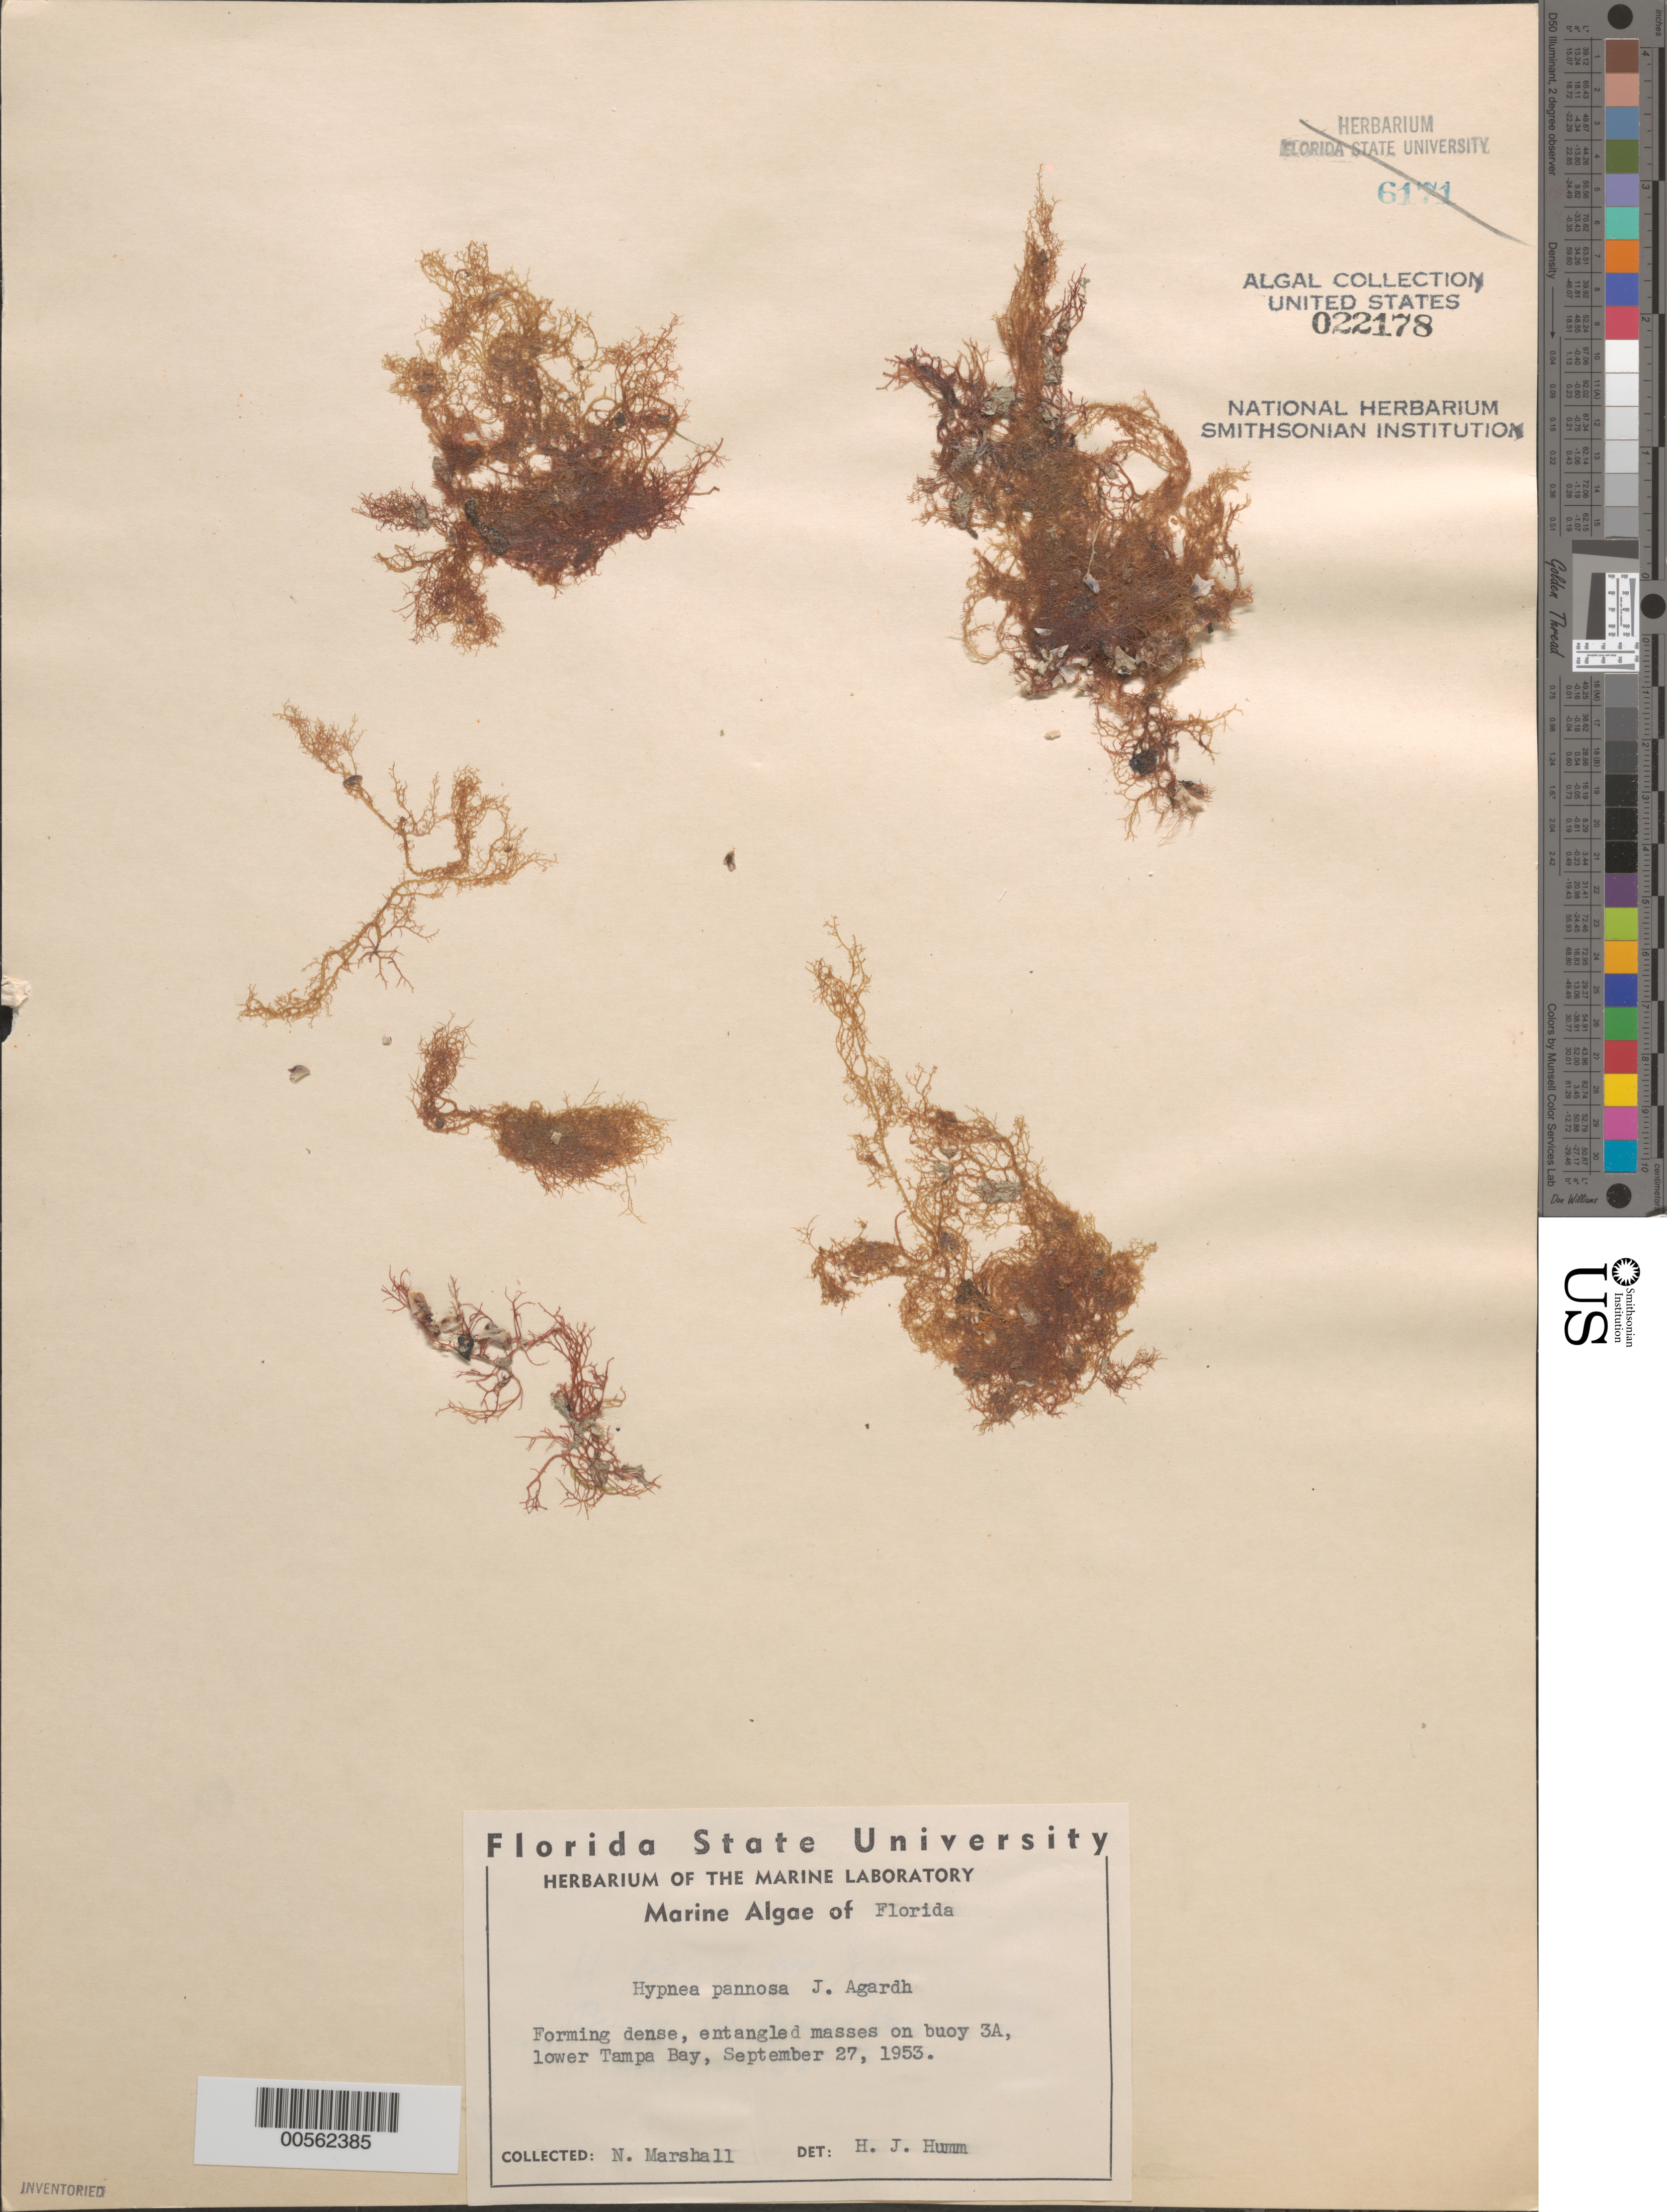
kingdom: Plantae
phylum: Rhodophyta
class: Florideophyceae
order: Gigartinales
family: Cystocloniaceae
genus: Hypnea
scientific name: Hypnea pannosa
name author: J. Agardh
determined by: Humm, Harold J.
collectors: N. Marshall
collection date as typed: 27 Sep 1953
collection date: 1953-09-27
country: United States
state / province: Florida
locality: Lower Tampa Bay, buoy 3A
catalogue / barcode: US 22178